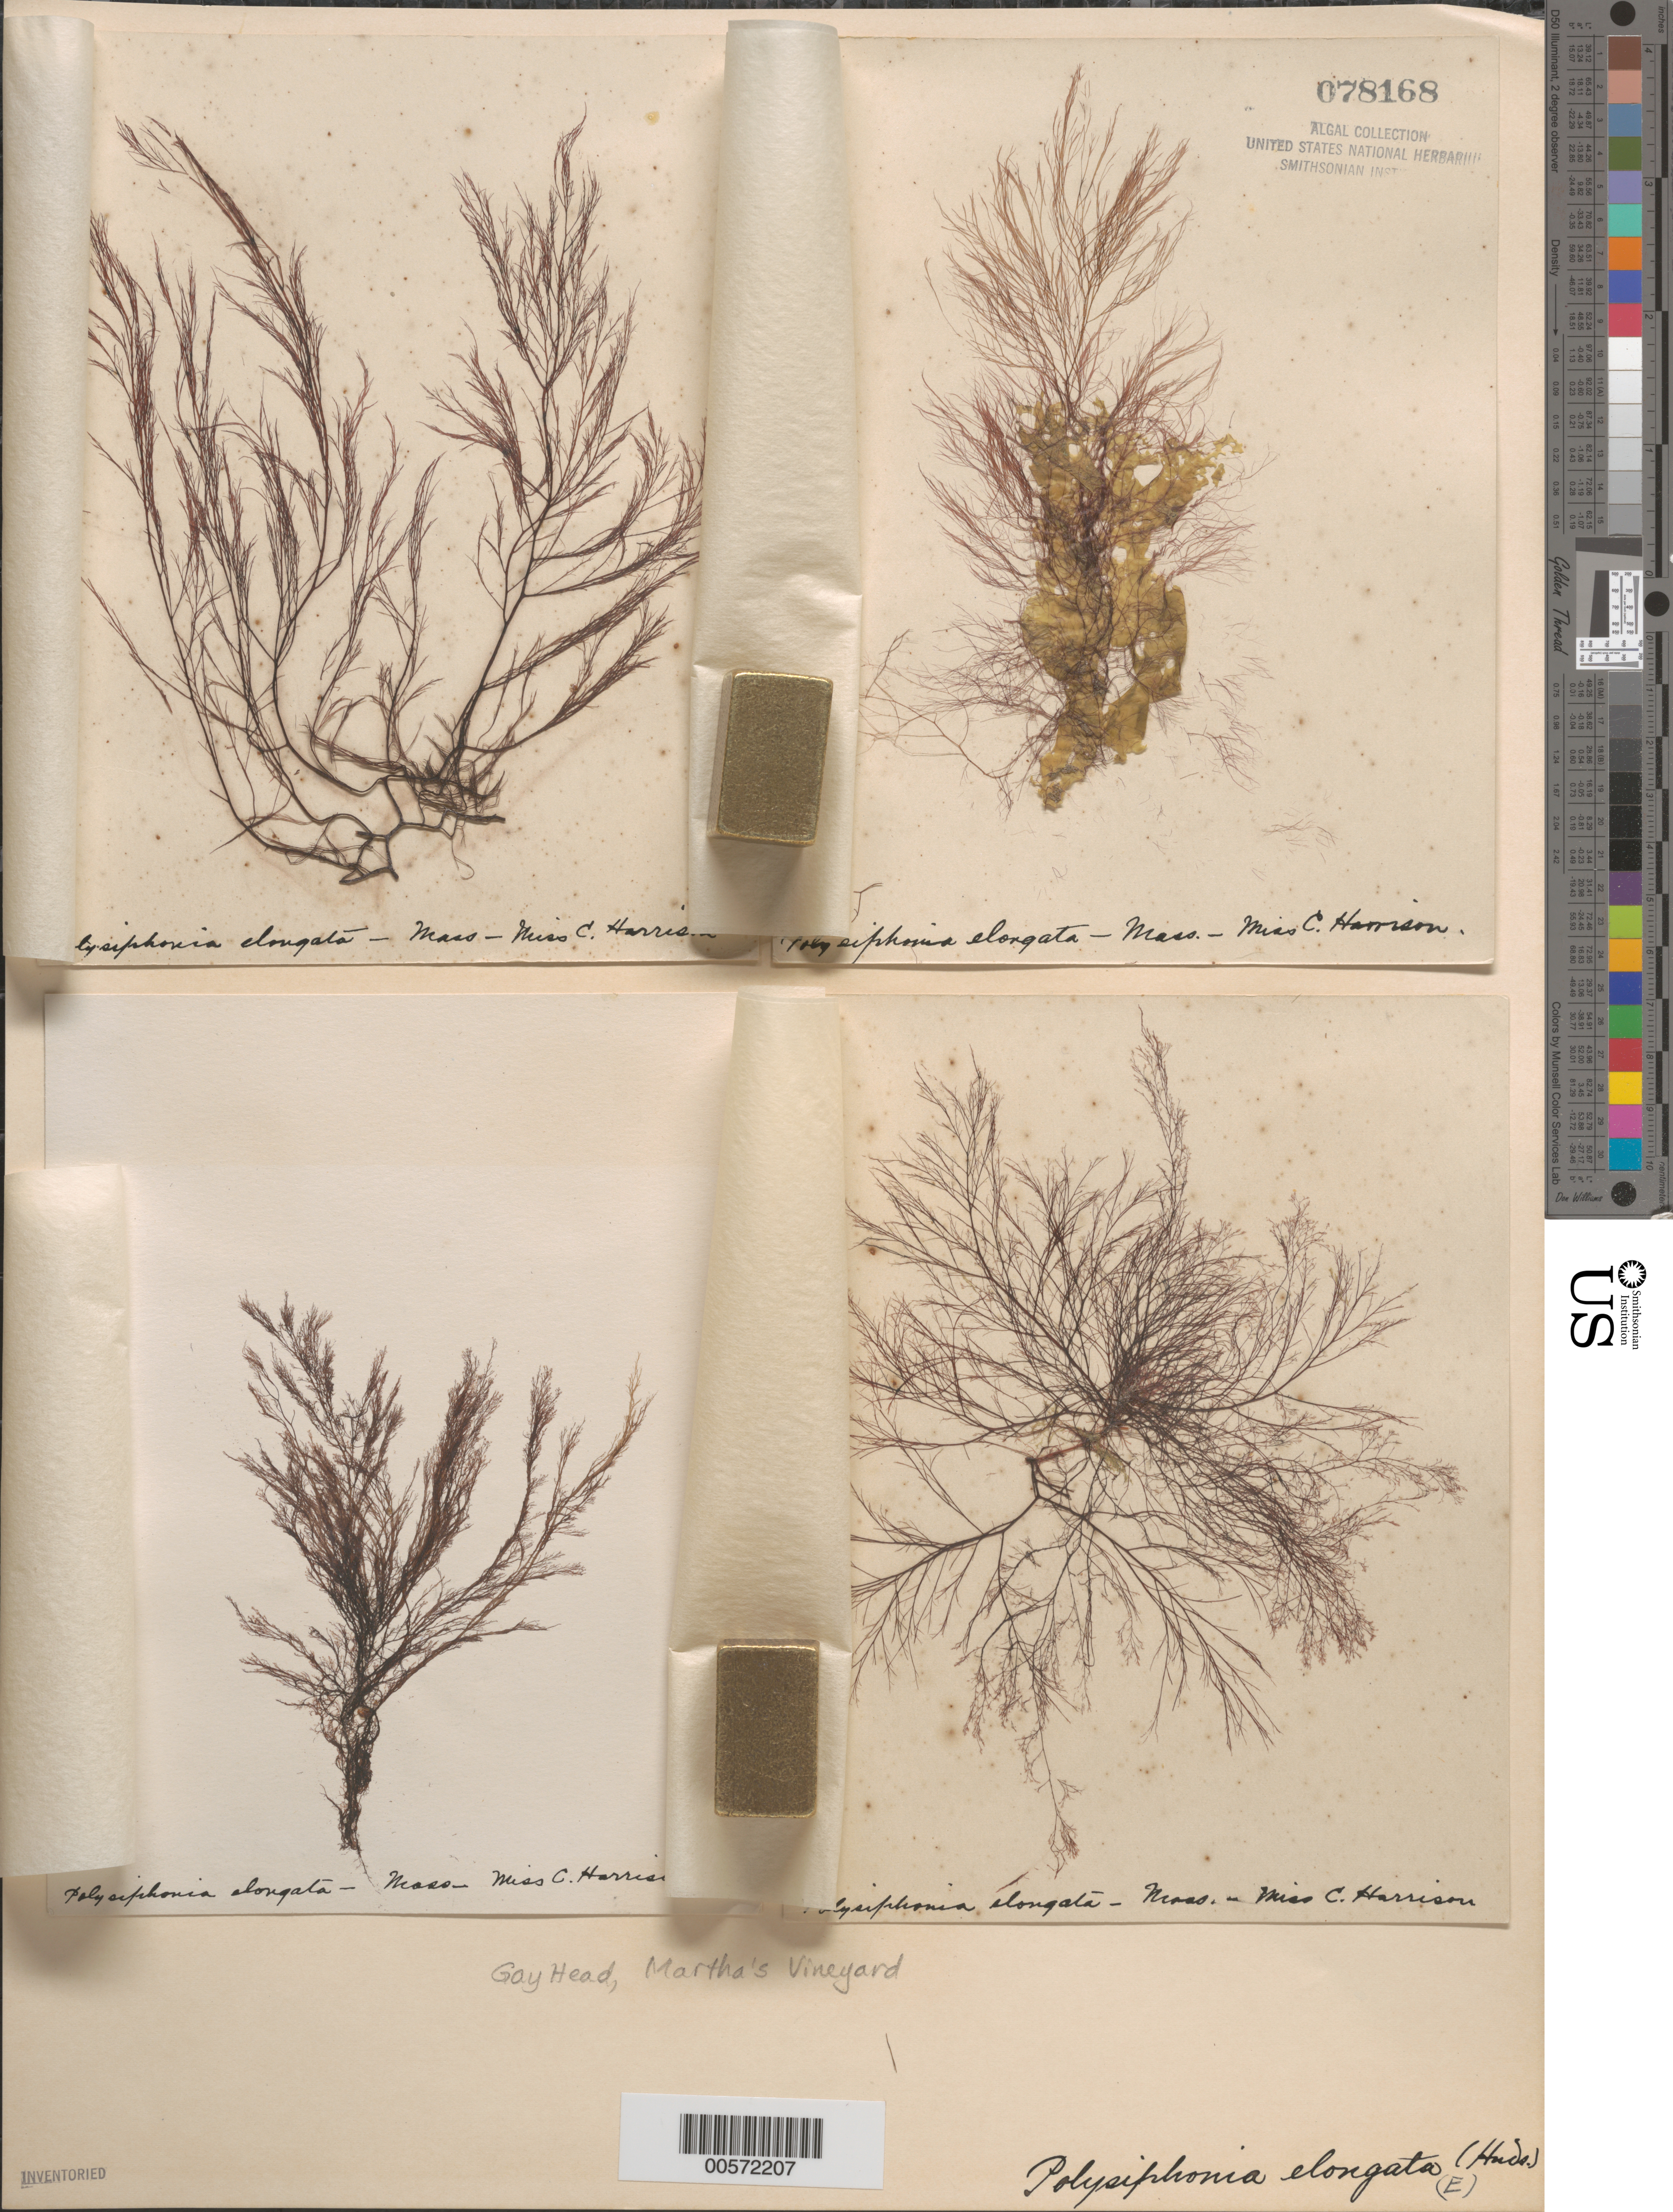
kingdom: Plantae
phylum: Rhodophyta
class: Florideophyceae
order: Ceramiales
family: Rhodomelaceae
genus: Carradoriella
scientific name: Carradoriella elongata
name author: (Hudson) Savoie & G.W. Saunders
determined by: Algae name updating Project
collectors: C. Harrison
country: United States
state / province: Massachusetts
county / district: Dukes County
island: Martha's Vineyard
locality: Gay Head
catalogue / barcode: US 78168